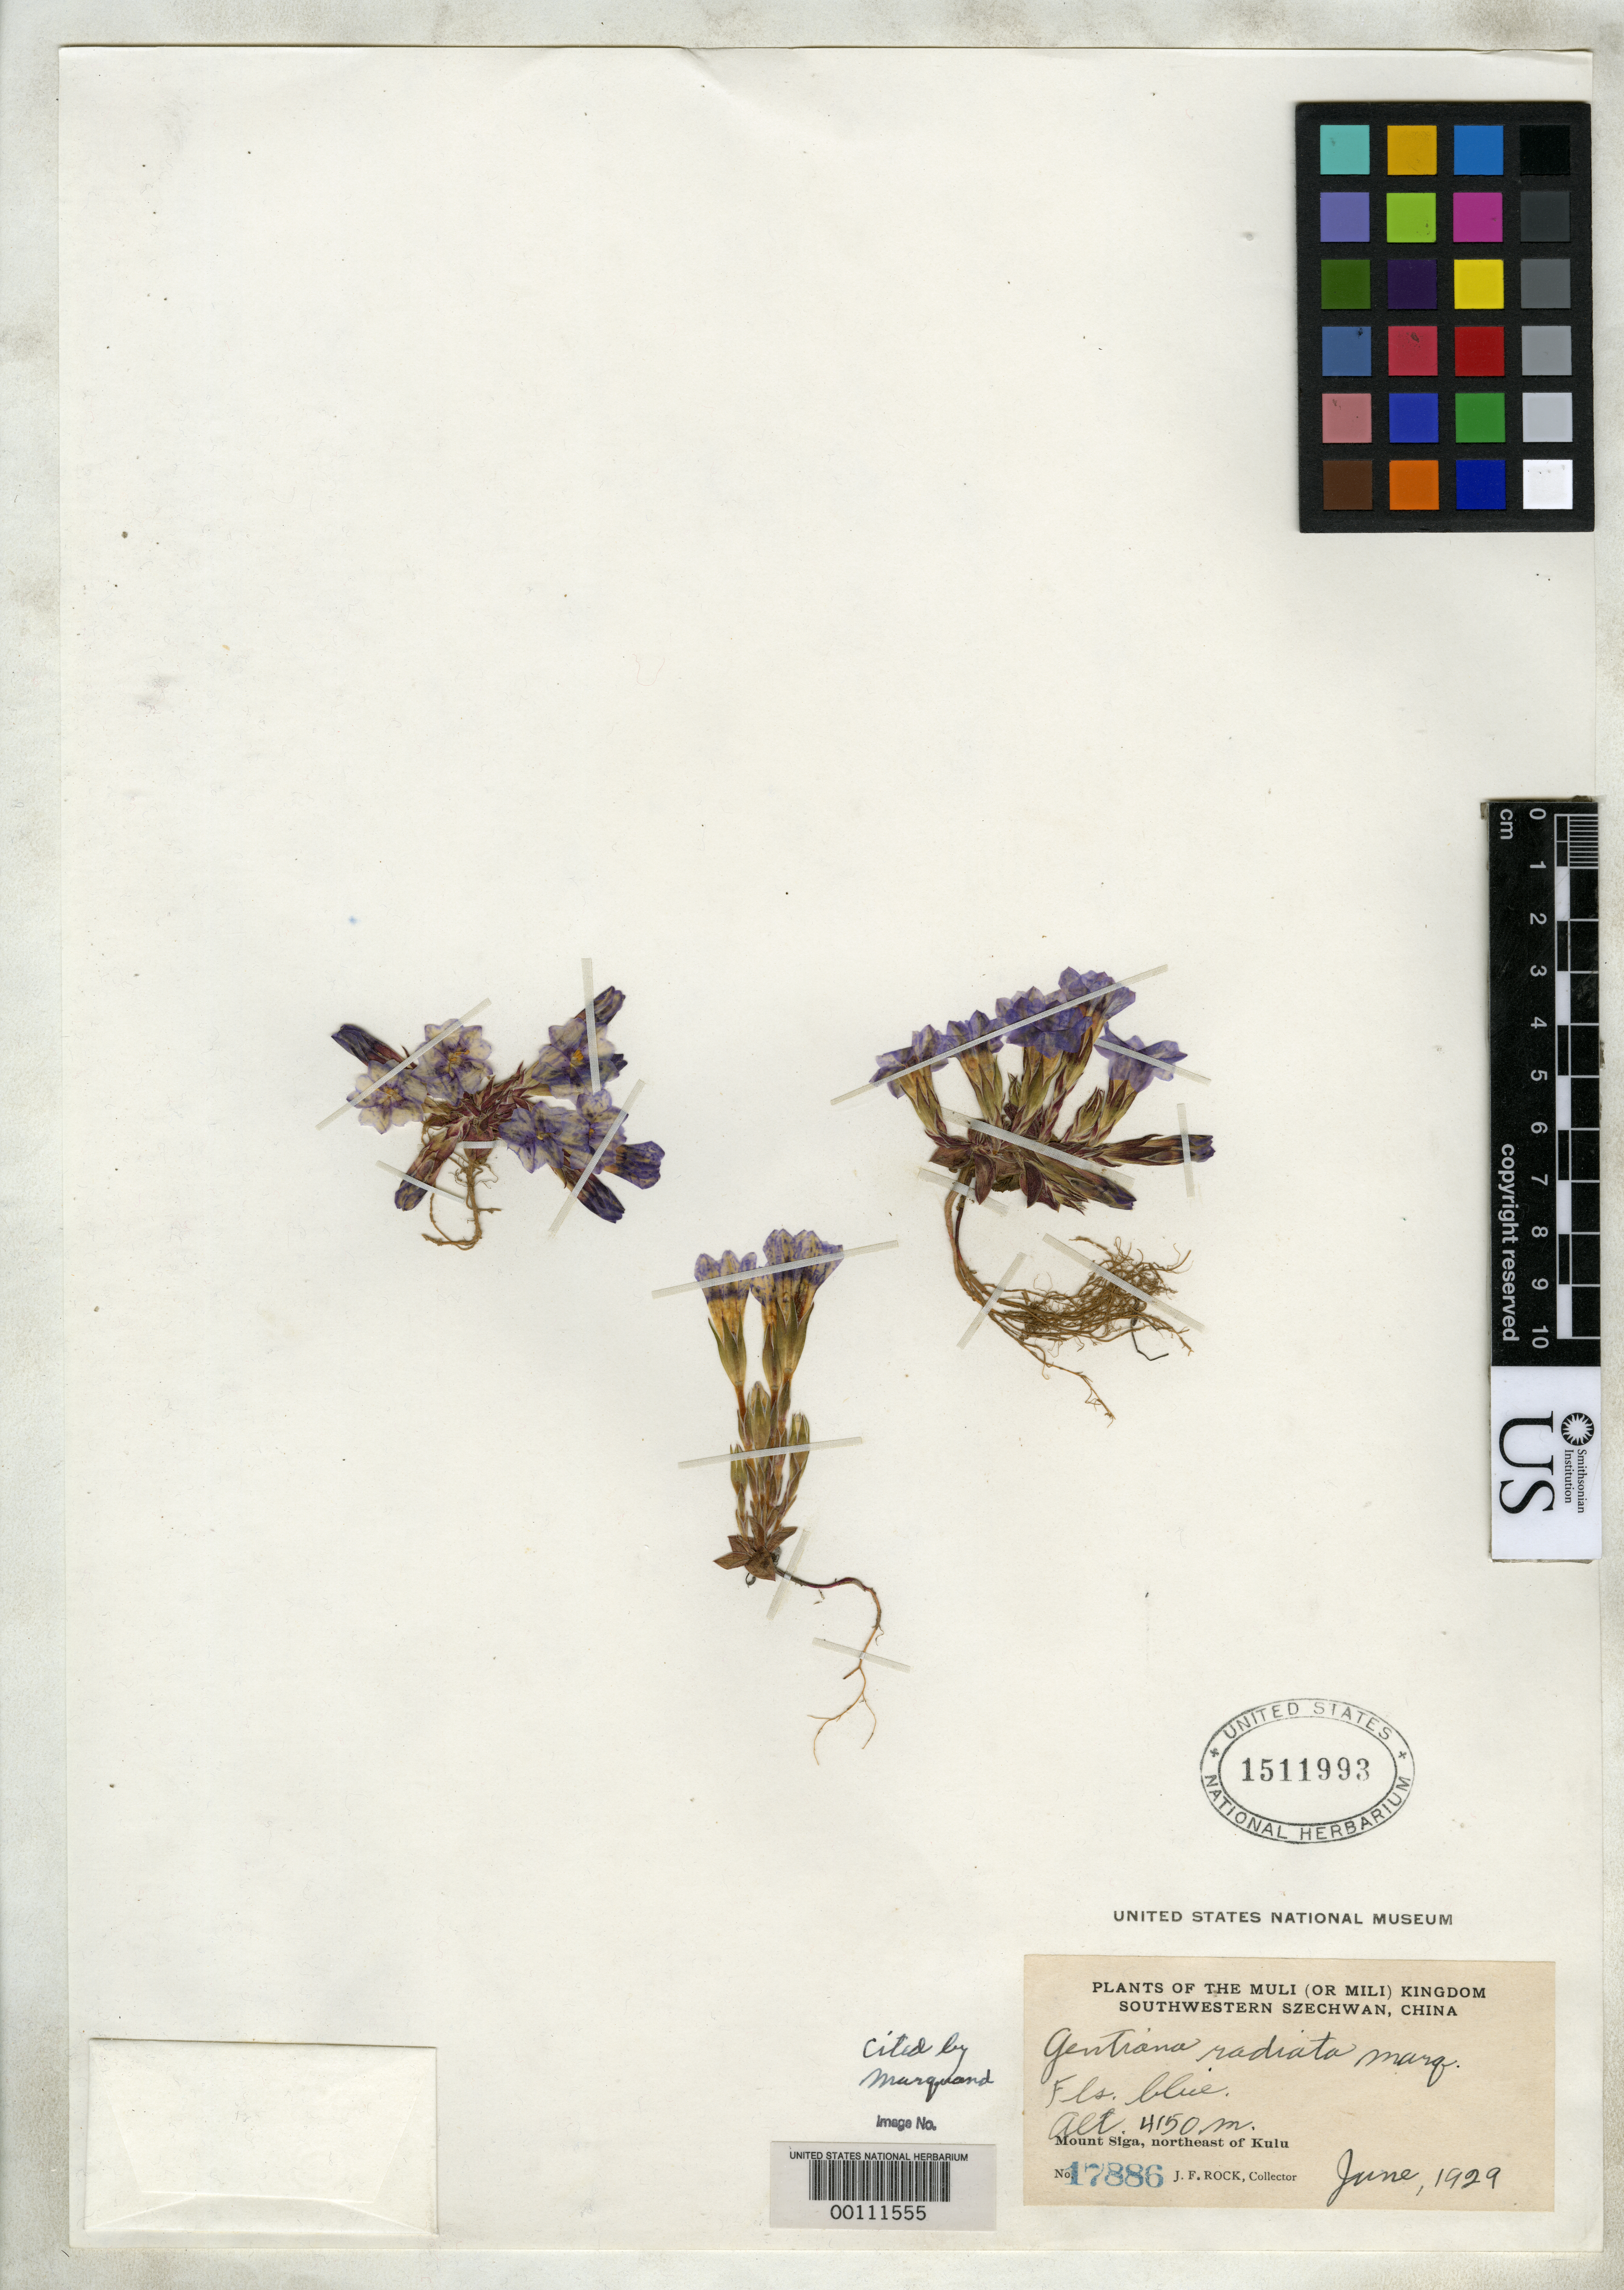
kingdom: Plantae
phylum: Tracheophyta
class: Magnoliopsida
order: Gentianales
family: Gentianaceae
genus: Gentiana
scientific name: Gentiana radiata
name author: C. Marquand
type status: Isotype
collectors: J. F. Rock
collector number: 17886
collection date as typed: Jun 1929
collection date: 1929-06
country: China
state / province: Sichuan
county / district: Muli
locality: Mt. Siga, NE of Kulu.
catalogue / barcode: US 1511993